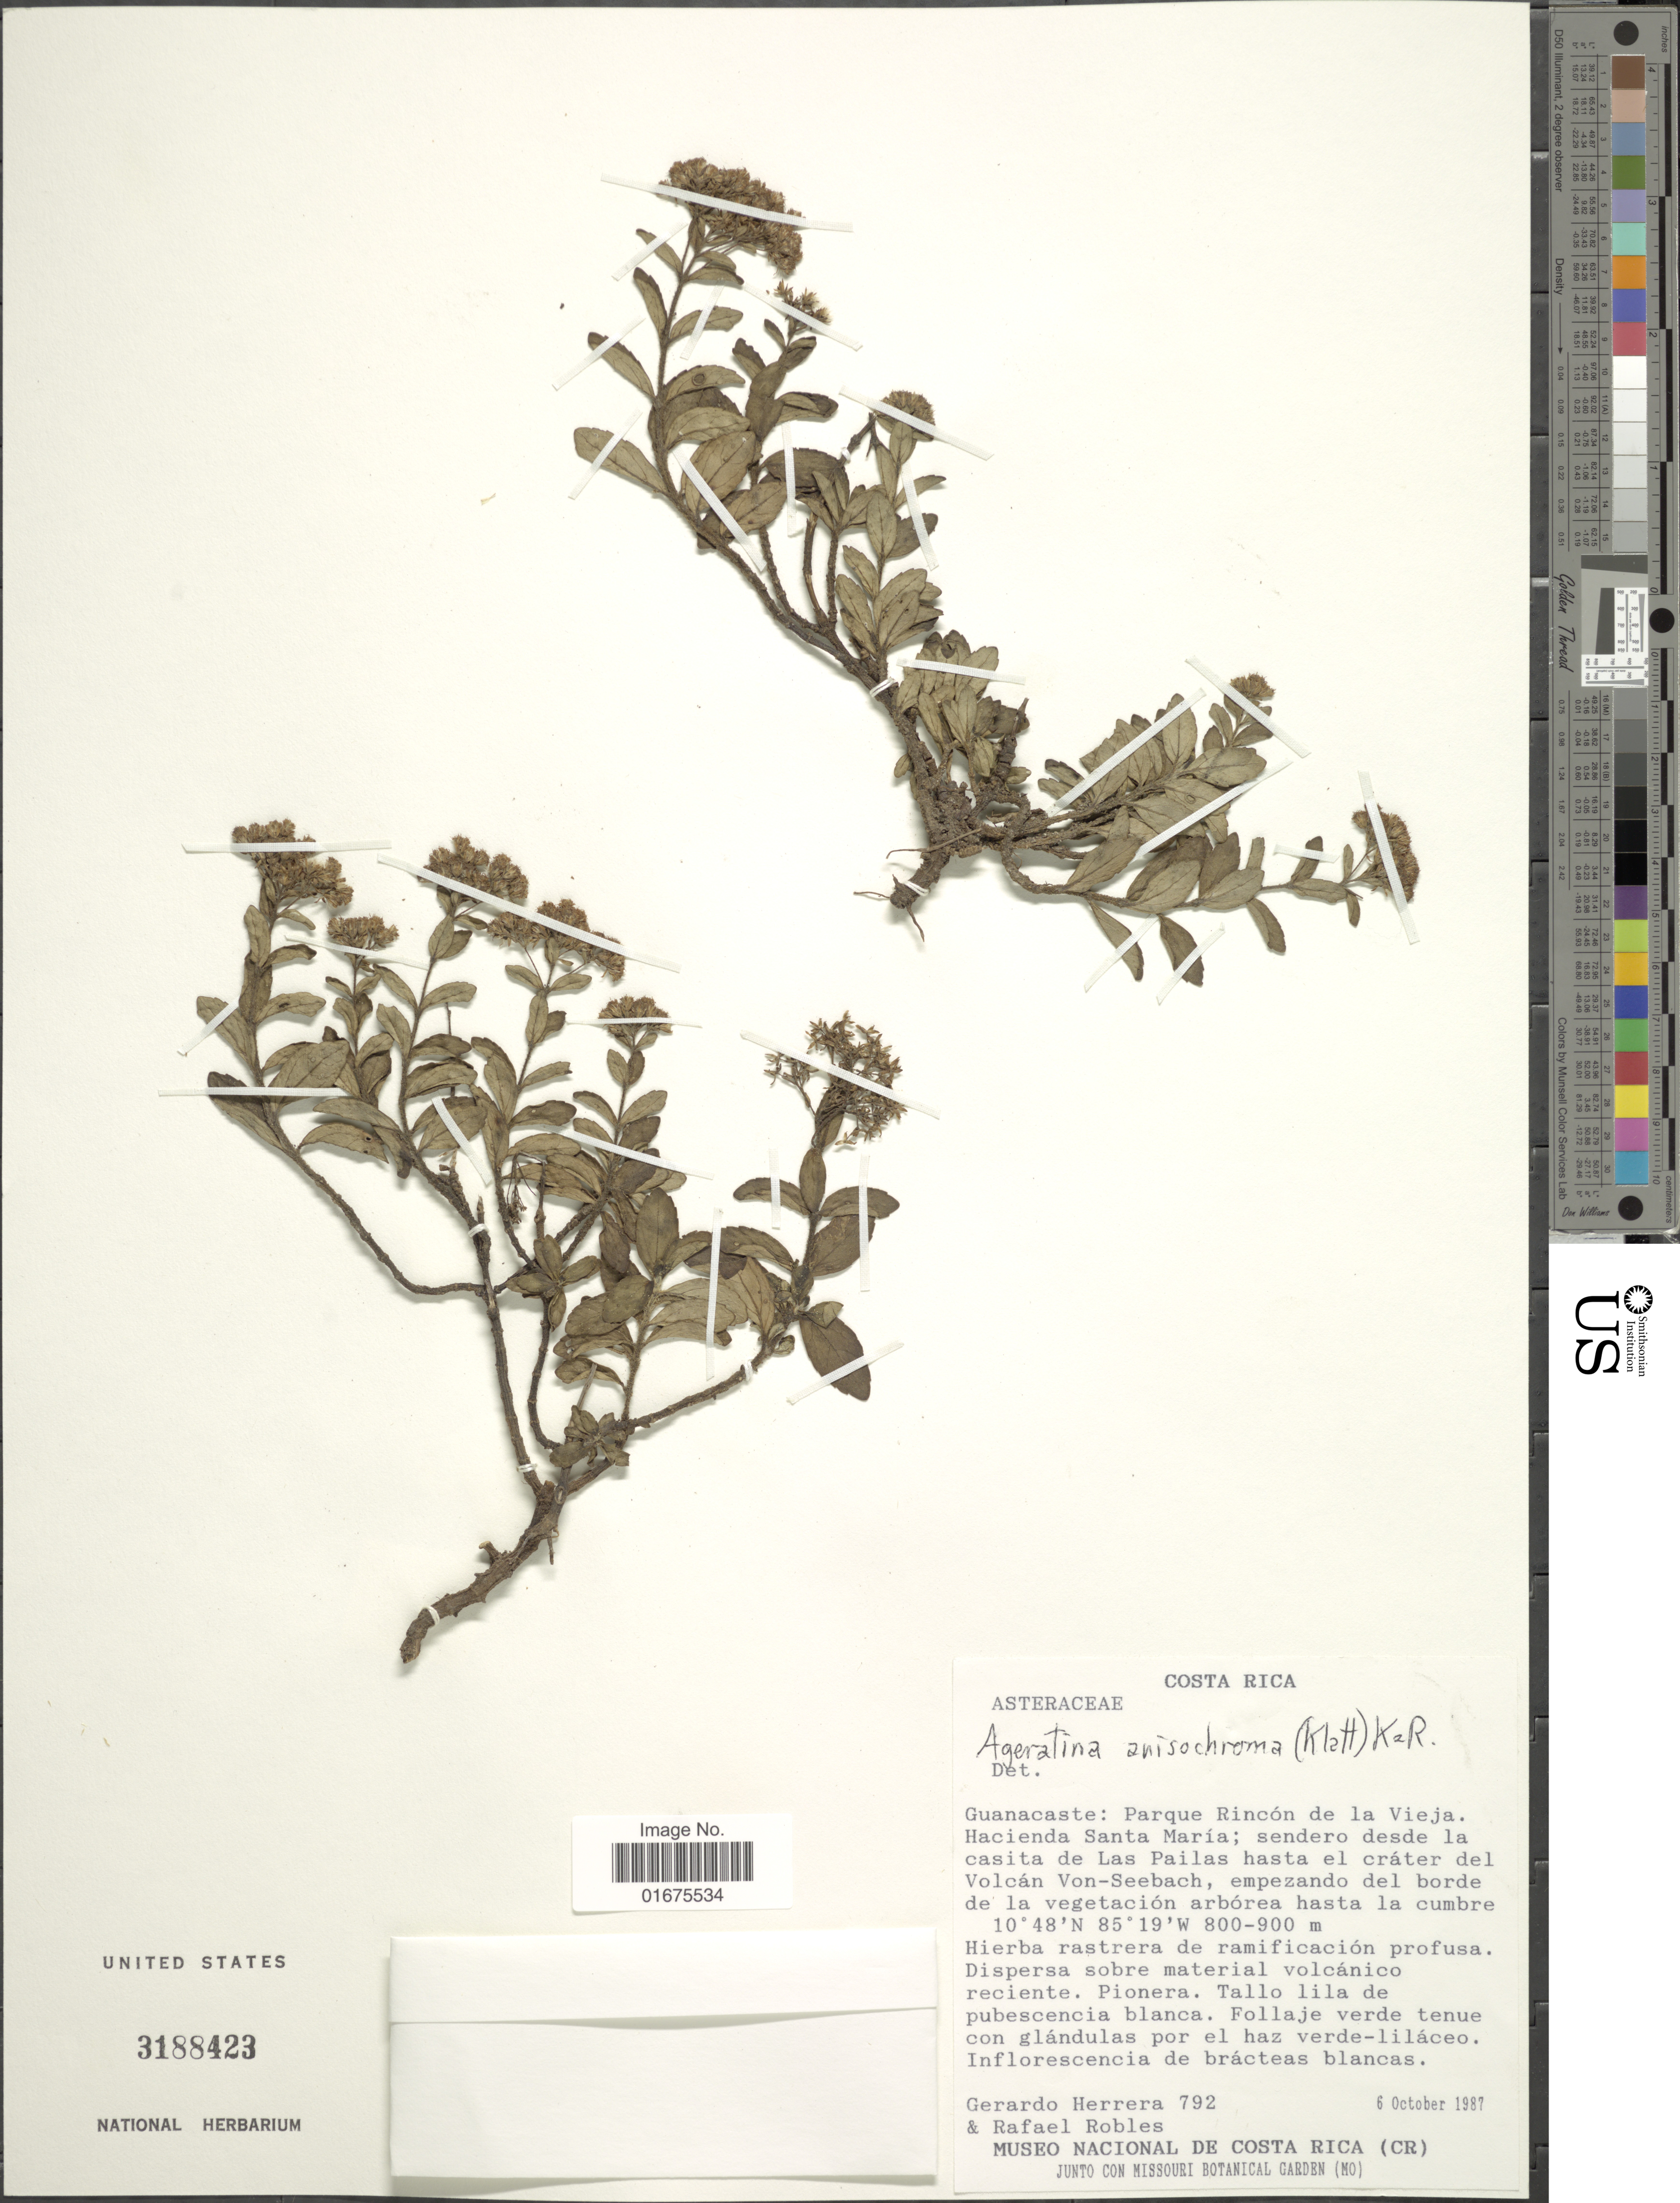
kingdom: Plantae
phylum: Tracheophyta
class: Magnoliopsida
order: Asterales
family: Asteraceae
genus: Ageratina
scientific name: Ageratina anisochroma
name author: (Klatt) R.M. King & H. Rob.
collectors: G. Herrera & R. Robles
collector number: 792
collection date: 1987-10-06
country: Costa Rica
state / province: Guanacaste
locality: Parque Rincon de la Vieja, Hacienda Santa Maria; sendero desde la casita de Las Pailas hasta el crater del Volcan Von-Seebach, empezando del borde de la vegetacion arborea hasta la cumbre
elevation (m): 800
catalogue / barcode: US 3188423